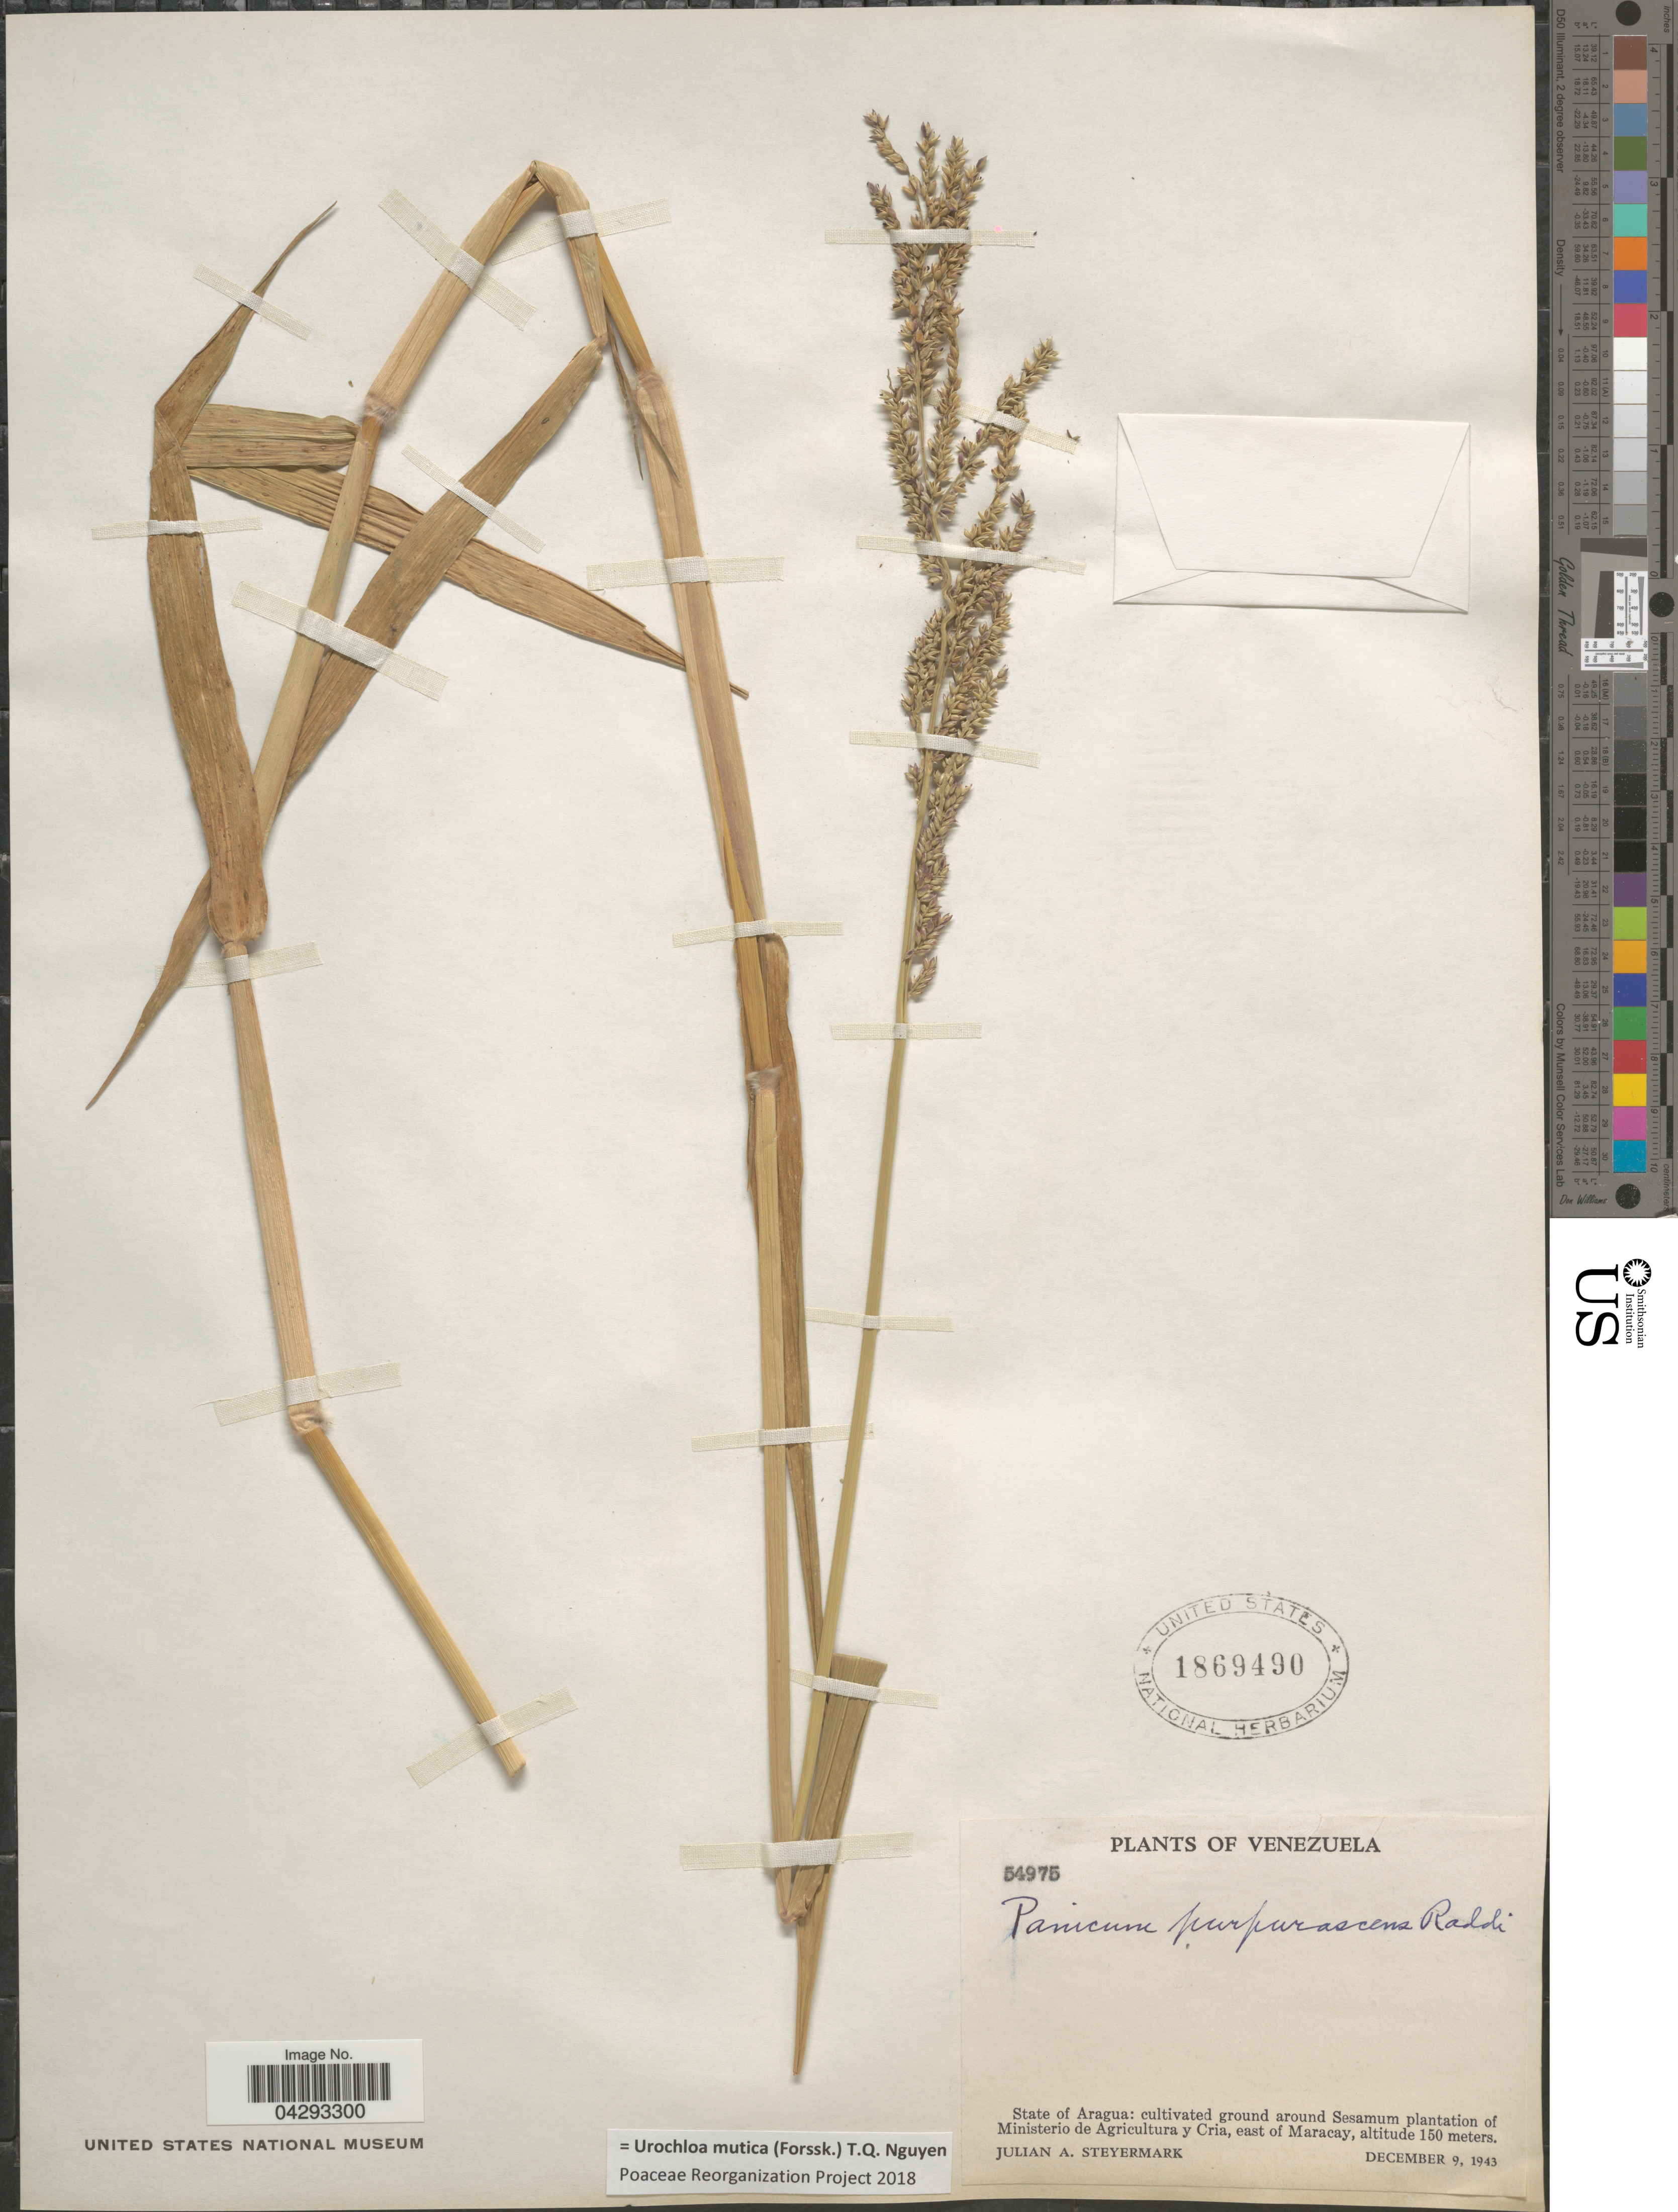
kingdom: Plantae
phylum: Tracheophyta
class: Liliopsida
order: Poales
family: Poaceae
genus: Urochloa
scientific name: Urochloa mutica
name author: (Forssk.) T.Q. Nguyen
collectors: J. Steyermark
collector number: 54975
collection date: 1943-12-09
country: Venezuela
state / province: Aragua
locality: Cultivated ground around Sesamum plantation of Ministerio de Agricultura y Cria, east of Maracay.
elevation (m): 150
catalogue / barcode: US 186490